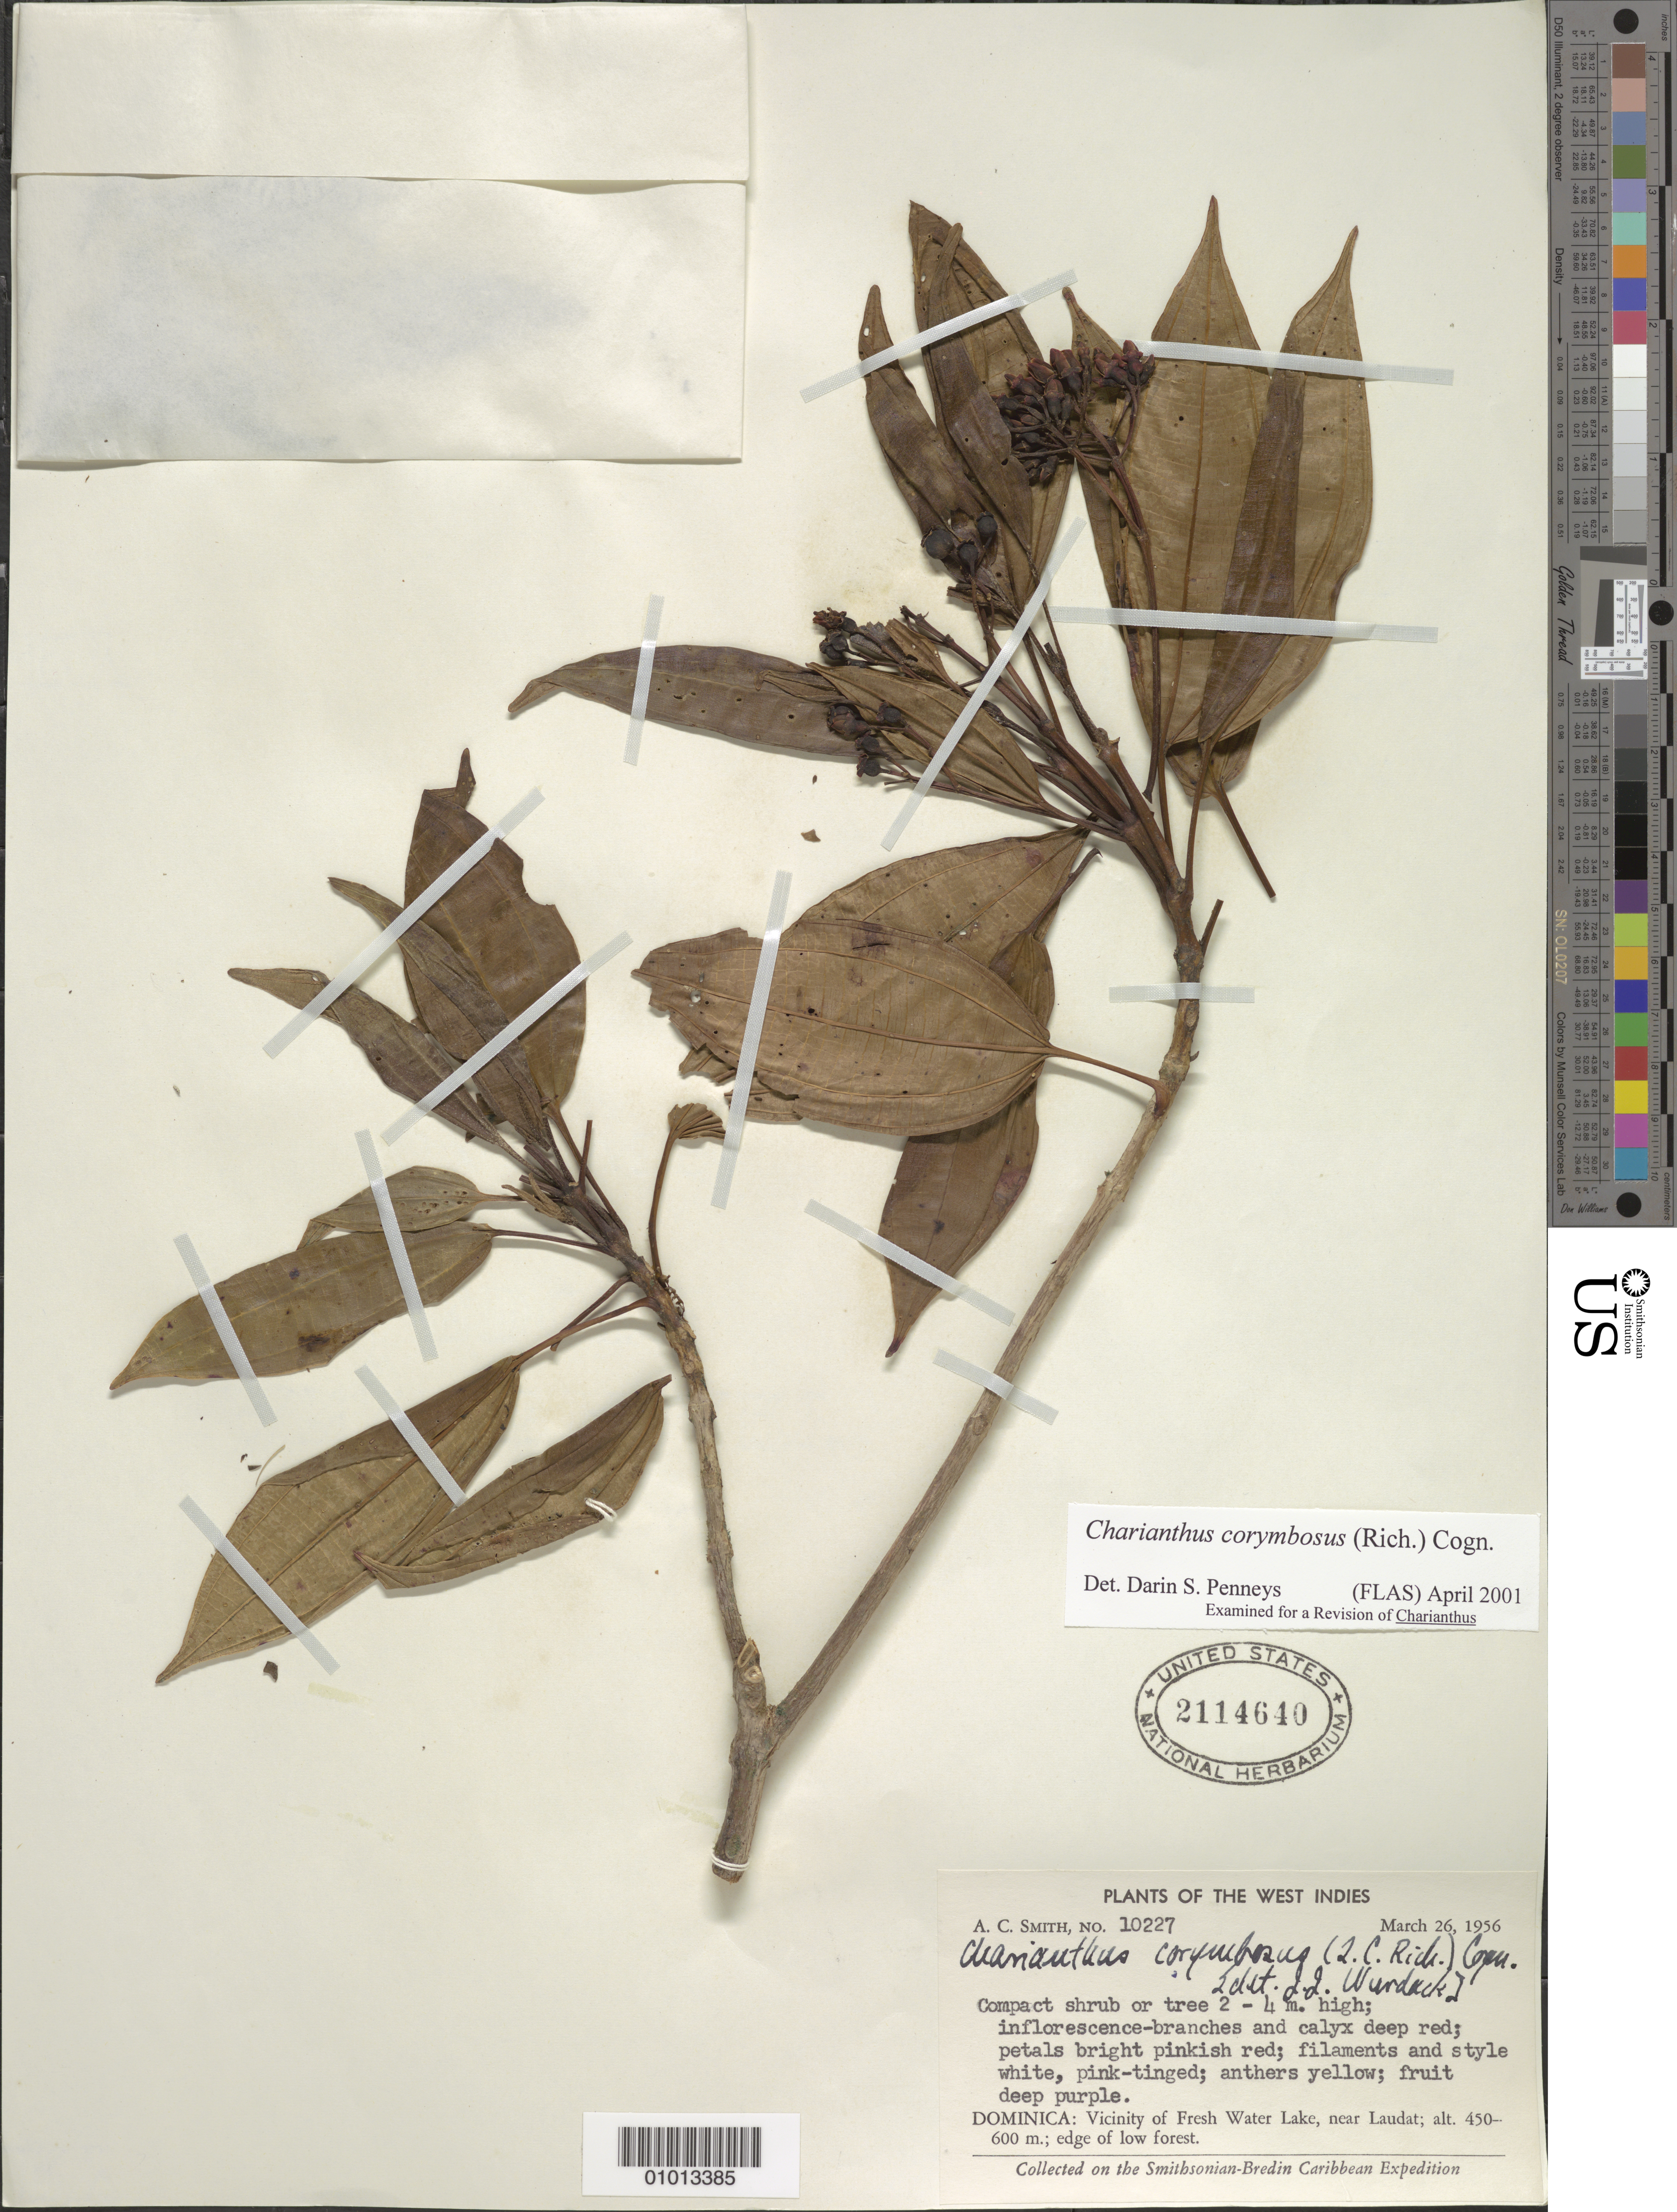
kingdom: Plantae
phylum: Tracheophyta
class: Magnoliopsida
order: Myrtales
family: Melastomataceae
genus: Charianthus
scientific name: Charianthus corymbosus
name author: (Rich.) Cogn.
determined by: Penneys, D. S.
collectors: A. C. Smith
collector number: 10227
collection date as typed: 26 Mar 1956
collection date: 1956-03-26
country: Dominica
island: Dominica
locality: Vicinity of Fresh Water Lake near Laudat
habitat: Edge of low forest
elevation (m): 450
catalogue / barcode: US 2114640